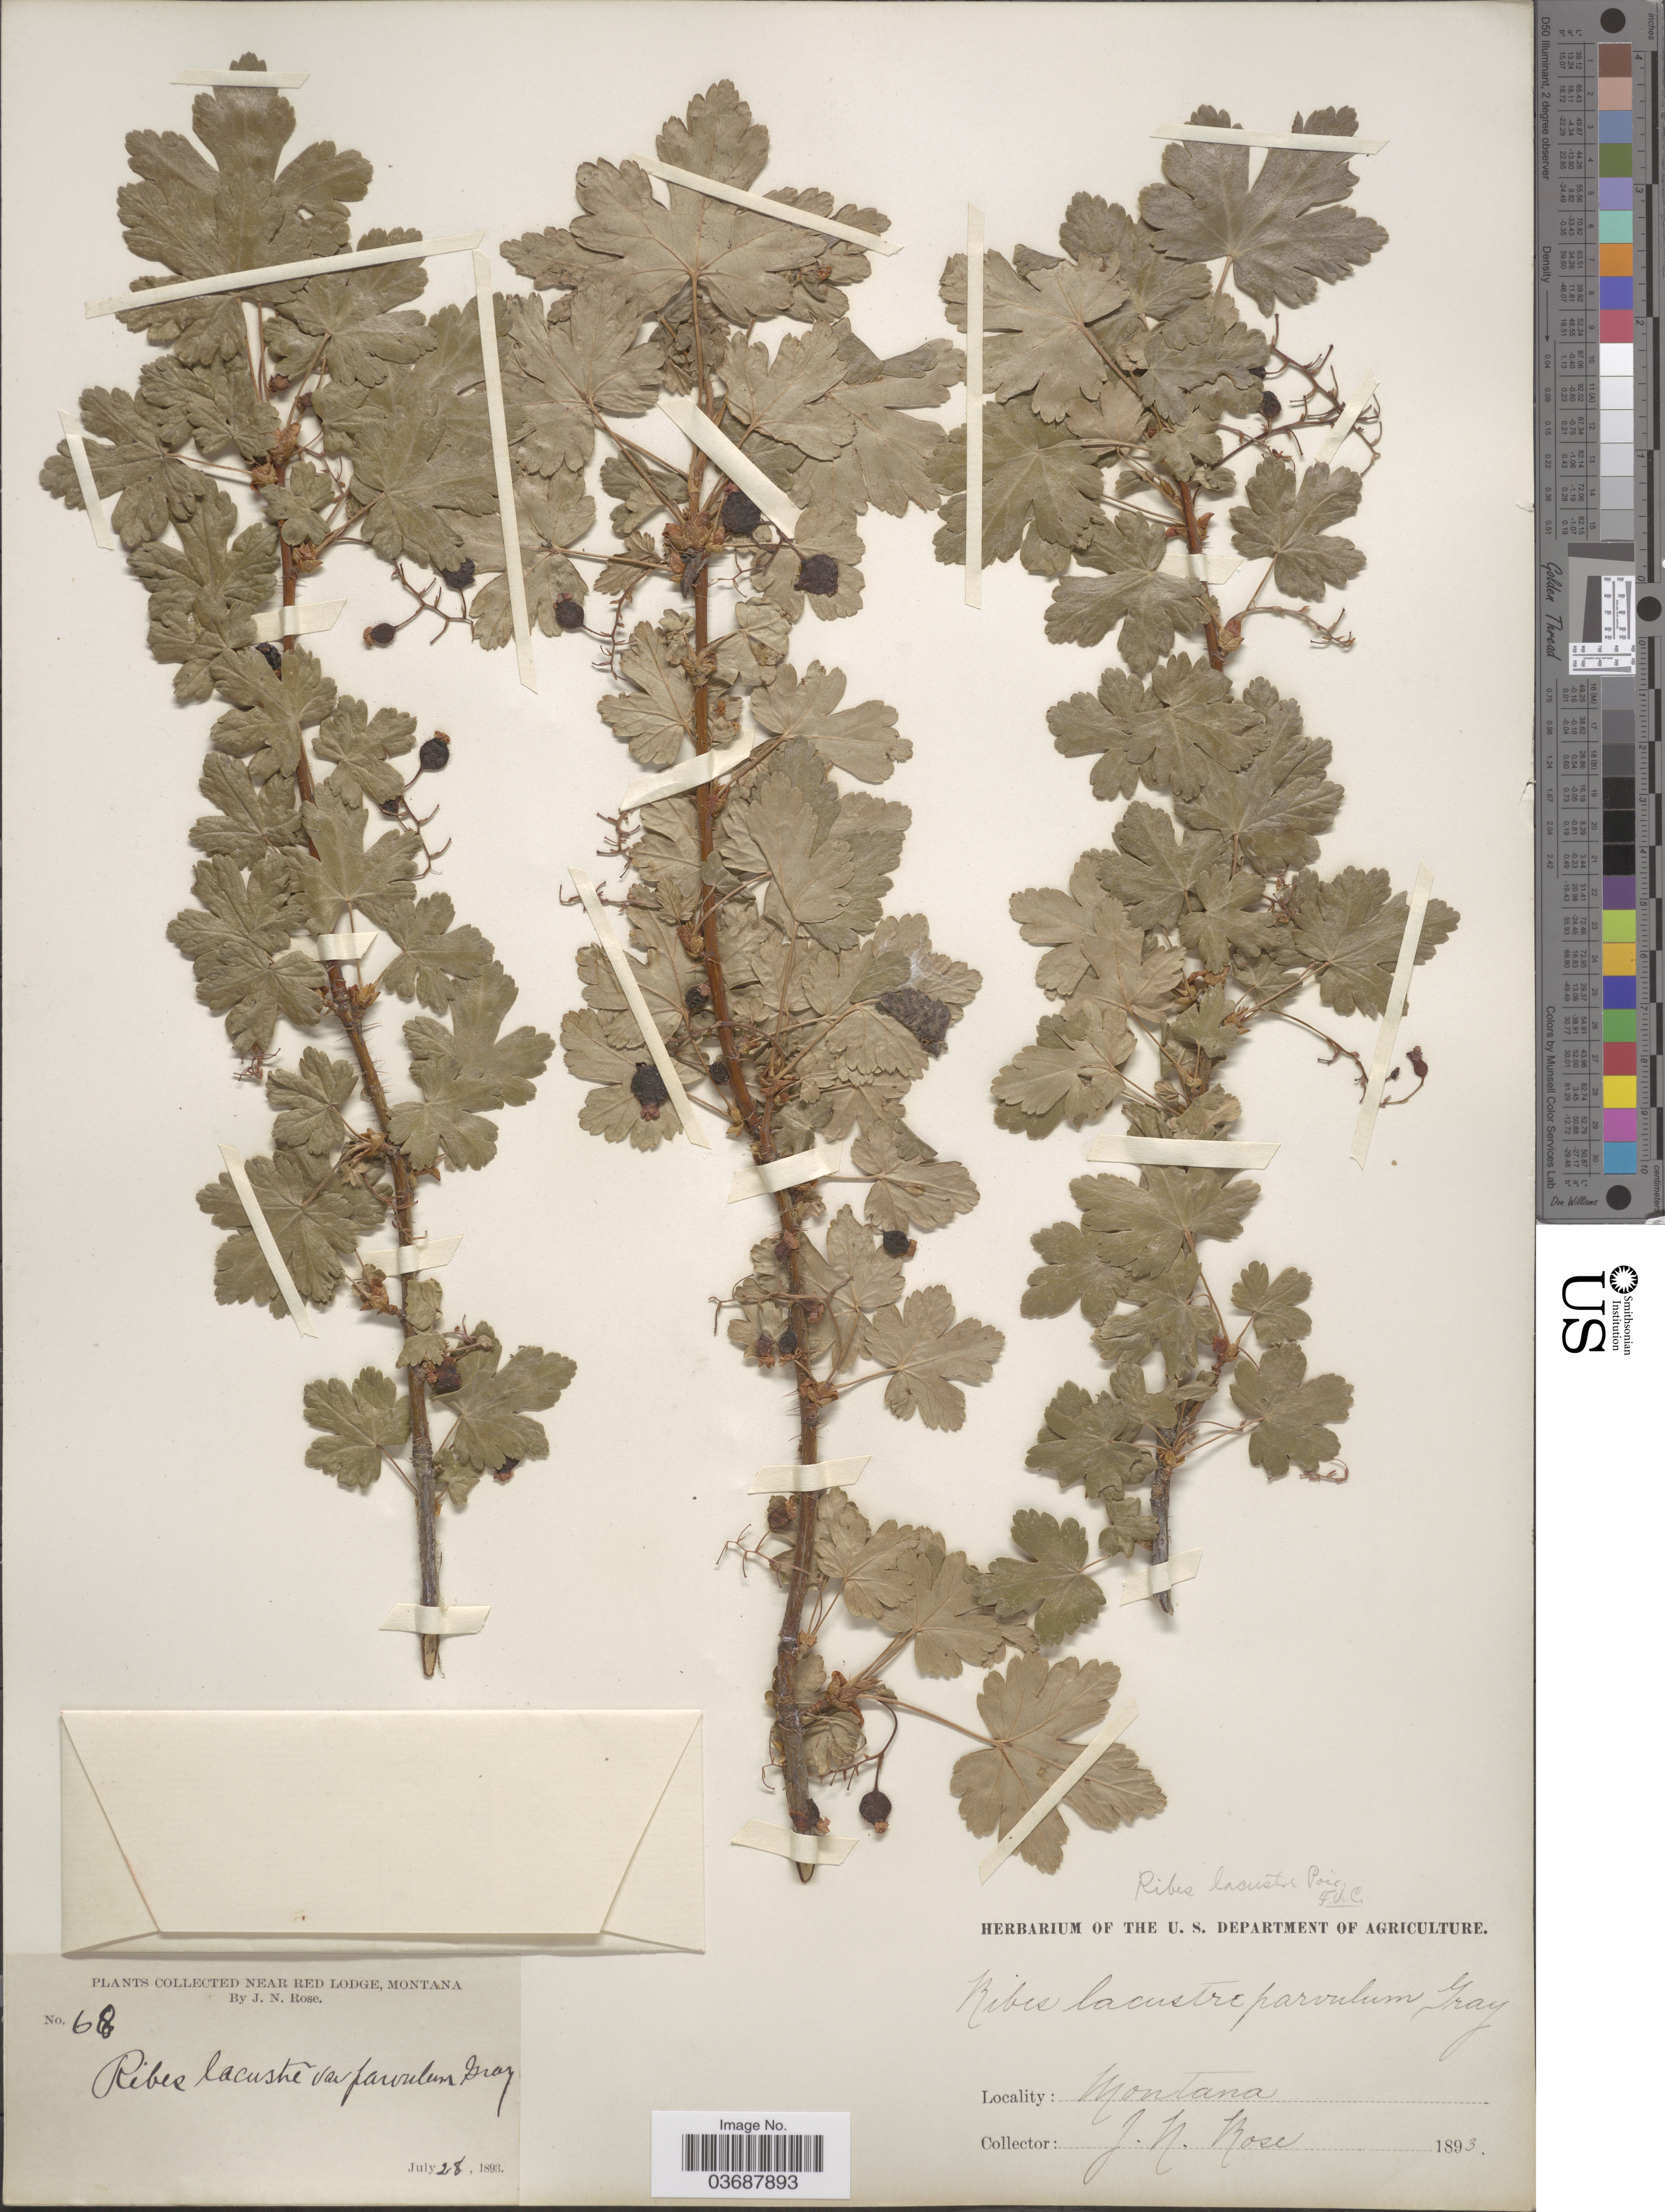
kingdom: Plantae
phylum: Tracheophyta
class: Magnoliopsida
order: Saxifragales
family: Grossulariaceae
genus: Ribes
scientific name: Ribes lacustre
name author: (Pers.) Poir.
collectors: J. N. Rose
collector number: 68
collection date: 1893-07-28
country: United States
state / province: Montana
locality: Near Red Lodge.